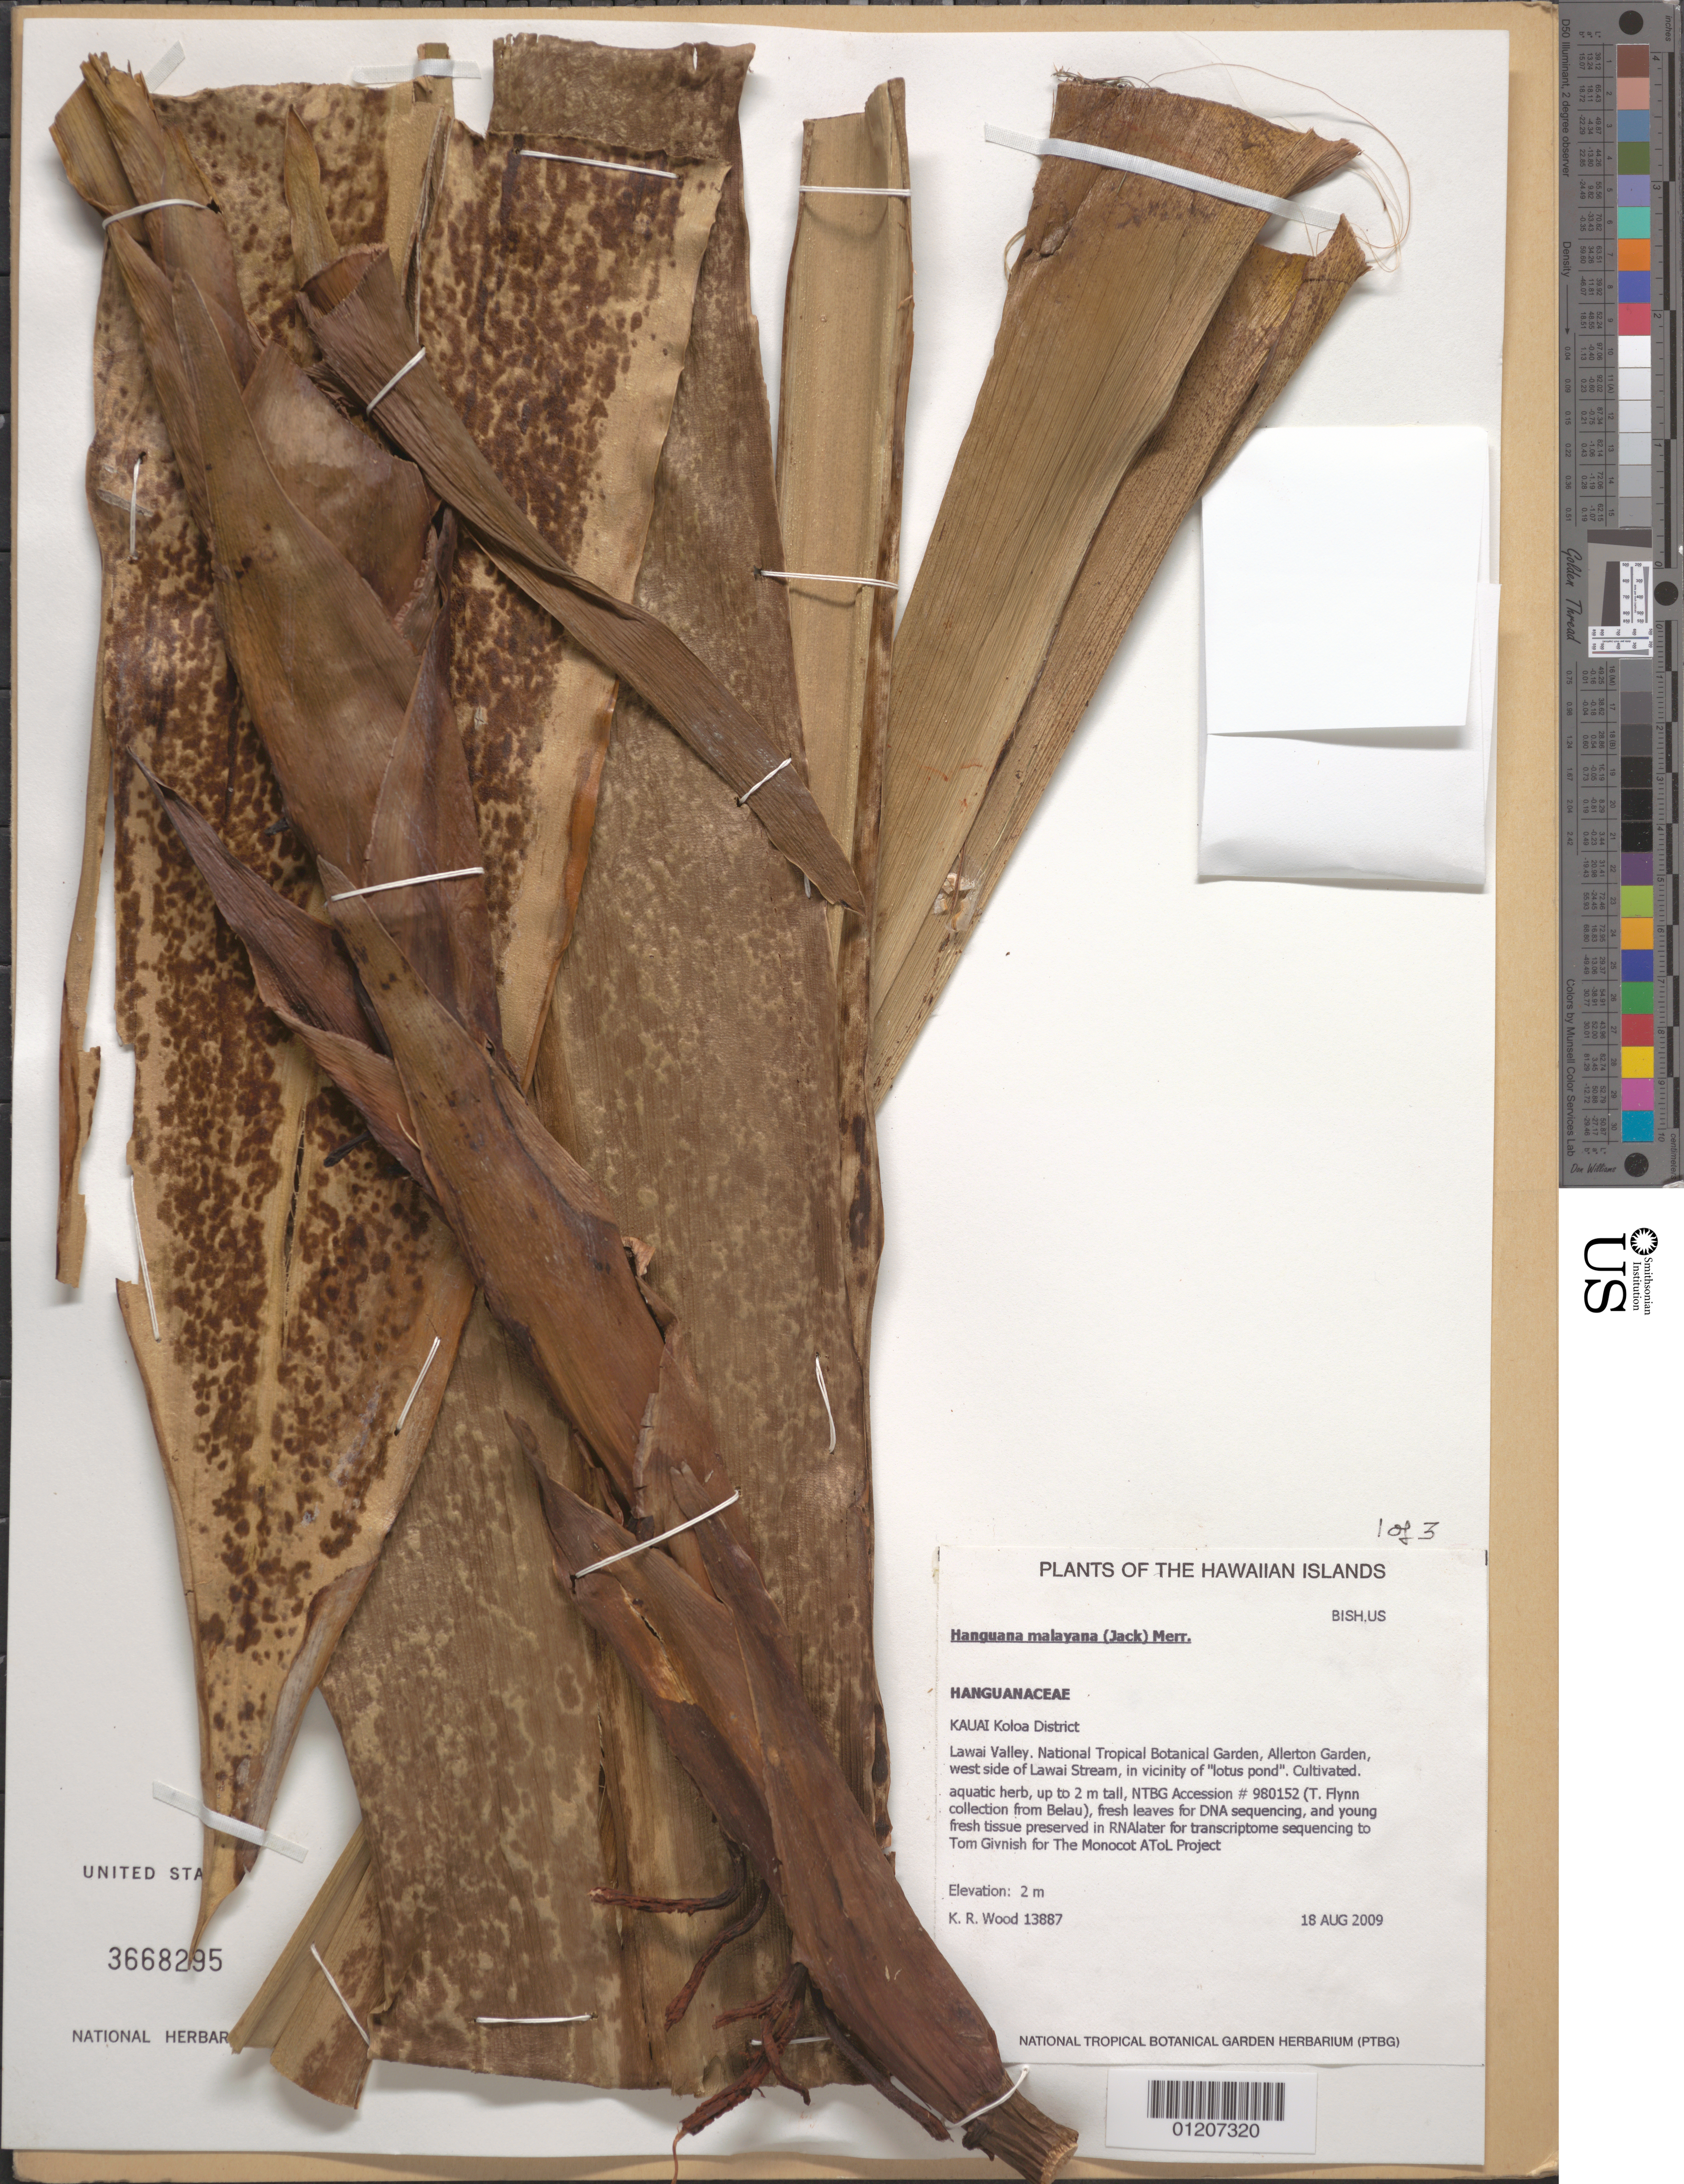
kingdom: Plantae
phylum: Tracheophyta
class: Liliopsida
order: Commelinales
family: Hanguanaceae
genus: Hanguana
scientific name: Hanguana malayana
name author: (Jack) Merr.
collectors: K. R. Wood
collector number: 13887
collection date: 2009-08-18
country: United States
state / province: Hawaii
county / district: Kauai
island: Kaua'i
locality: Koloa District, Lawai Valley, National Tropical Botanical Garden, Allerton Garden, west side of Lawai Stream, in vicinity of "lotus pond"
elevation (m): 2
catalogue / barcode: US 3668295